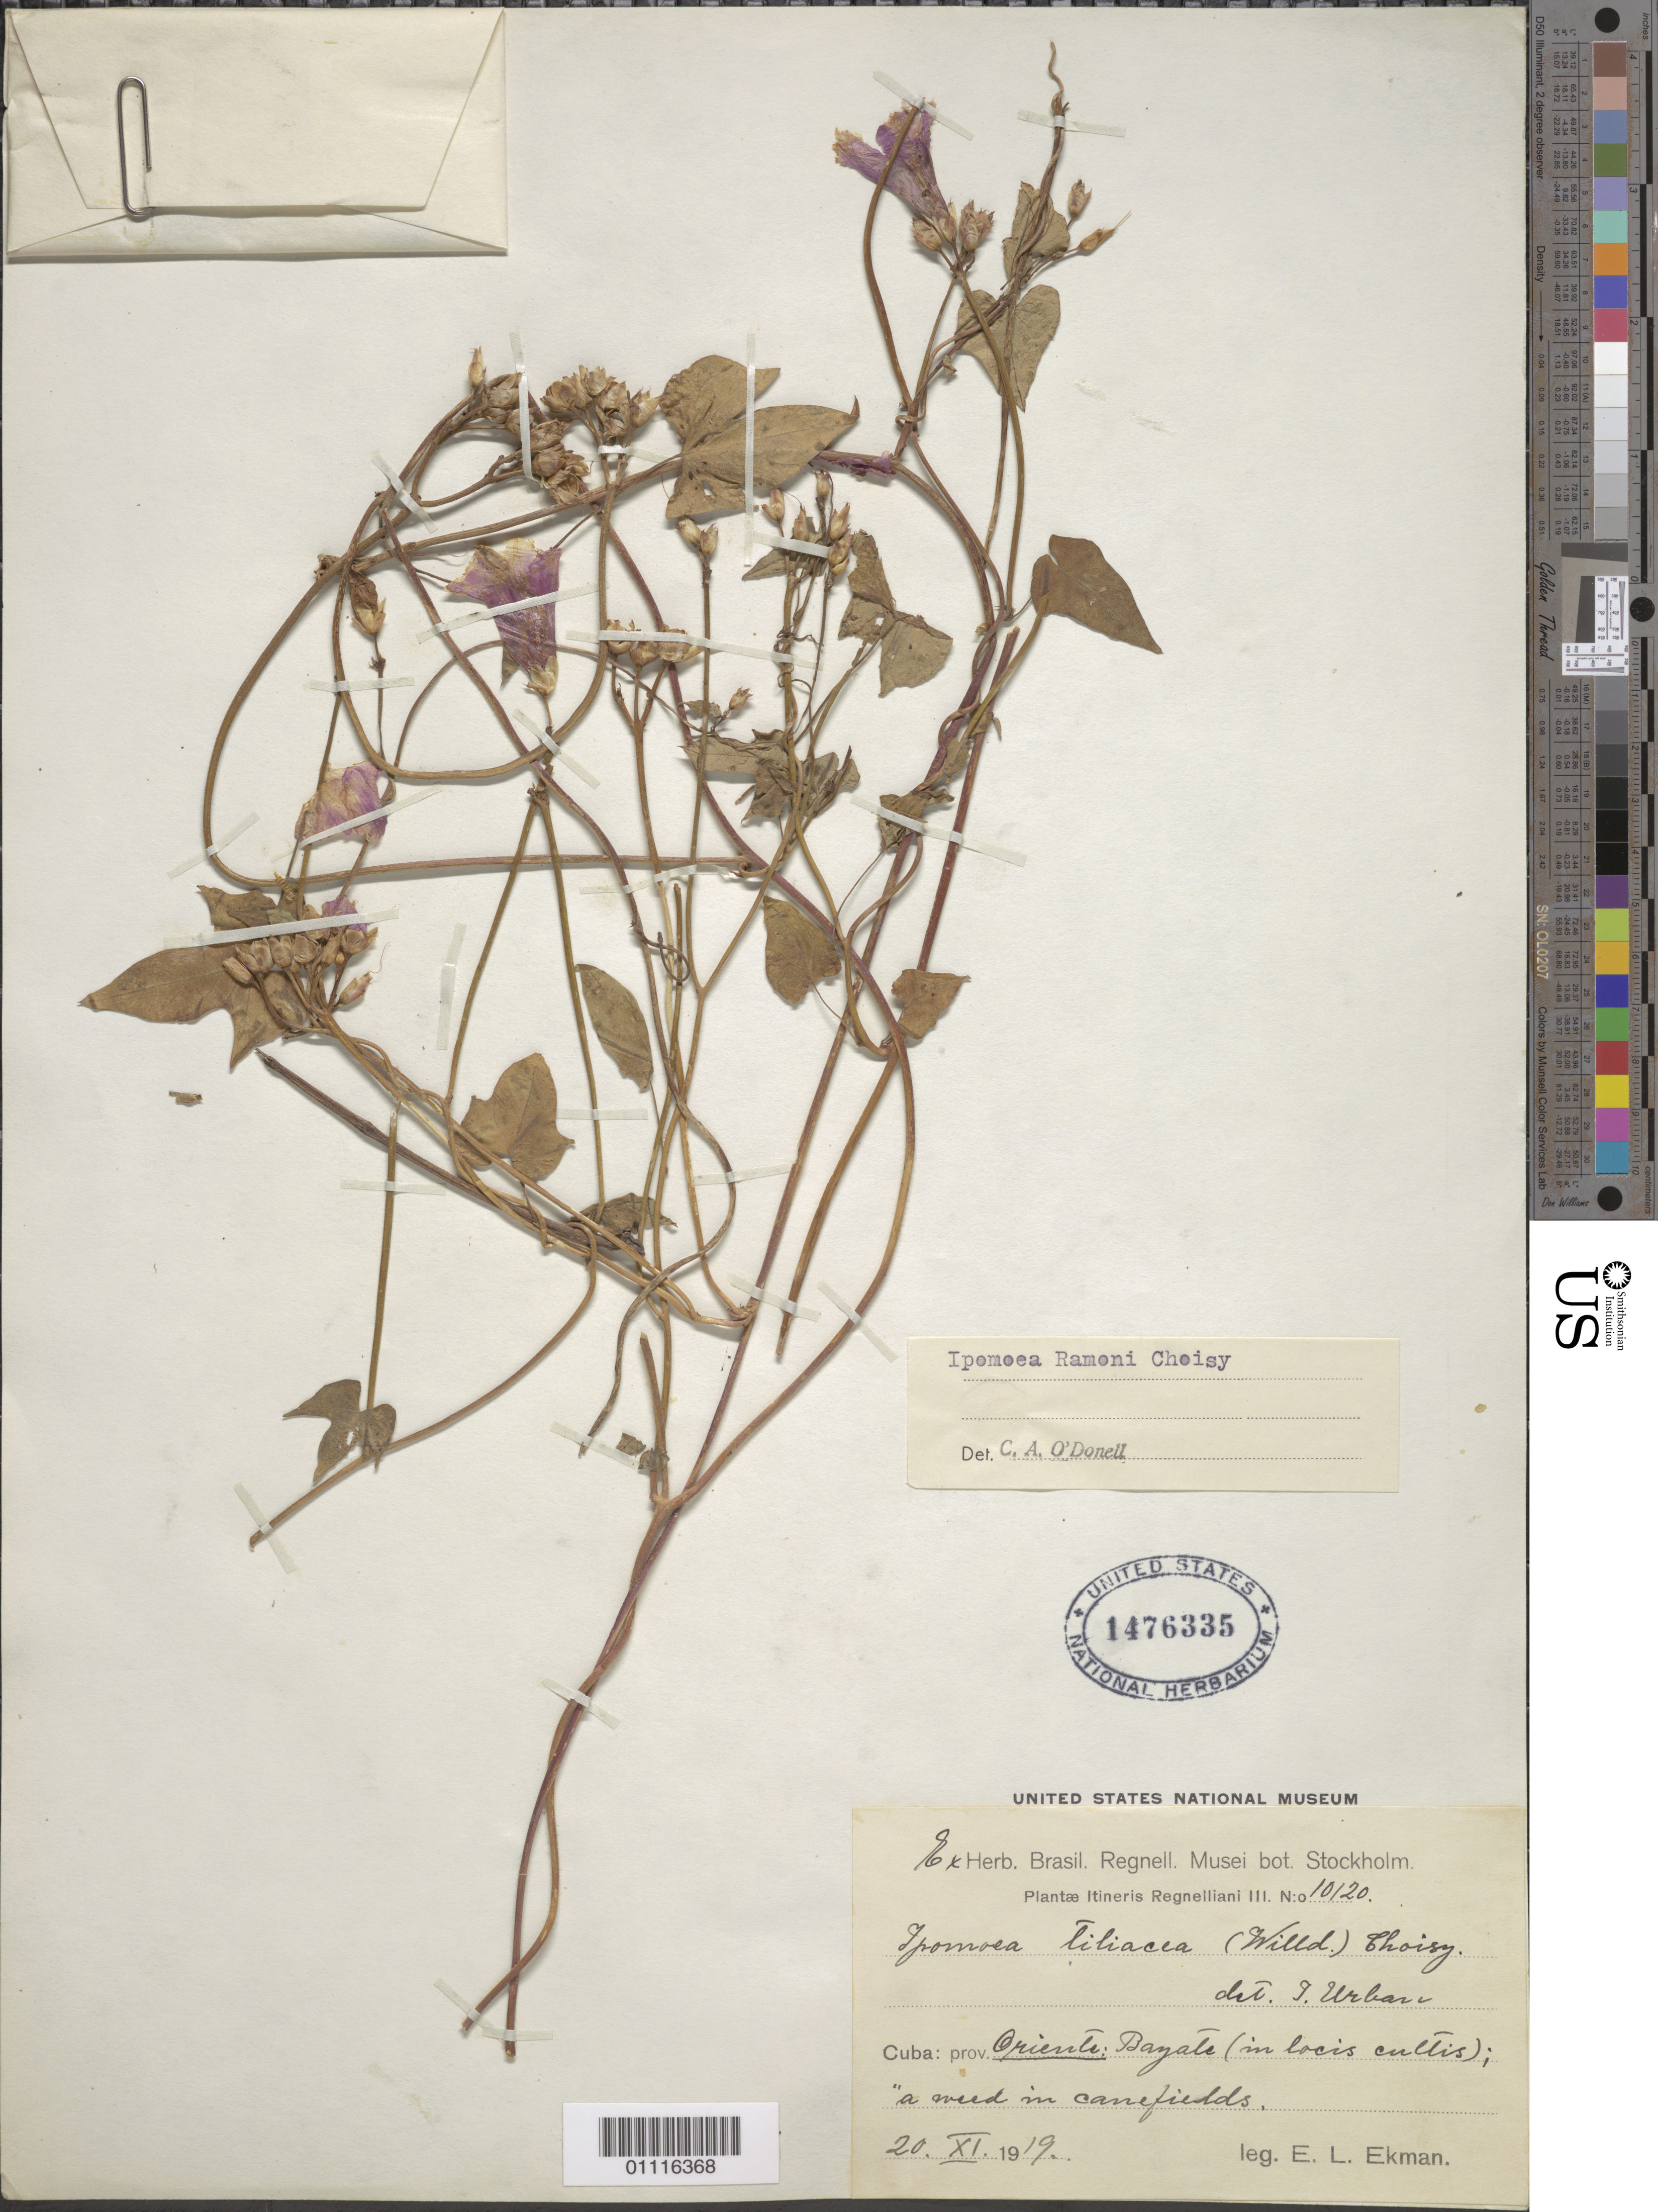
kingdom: Plantae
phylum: Tracheophyta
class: Magnoliopsida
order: Solanales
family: Convolvulaceae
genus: Ipomoea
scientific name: Ipomoea trifida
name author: (Kunth) G. Don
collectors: E. L. Ekman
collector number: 10120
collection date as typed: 20 Nov 1919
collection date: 1919-11-20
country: Cuba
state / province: Guantánamo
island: Cuba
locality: Bayate (in locis cultis); "a weed in canefields "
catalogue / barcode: US 1476335